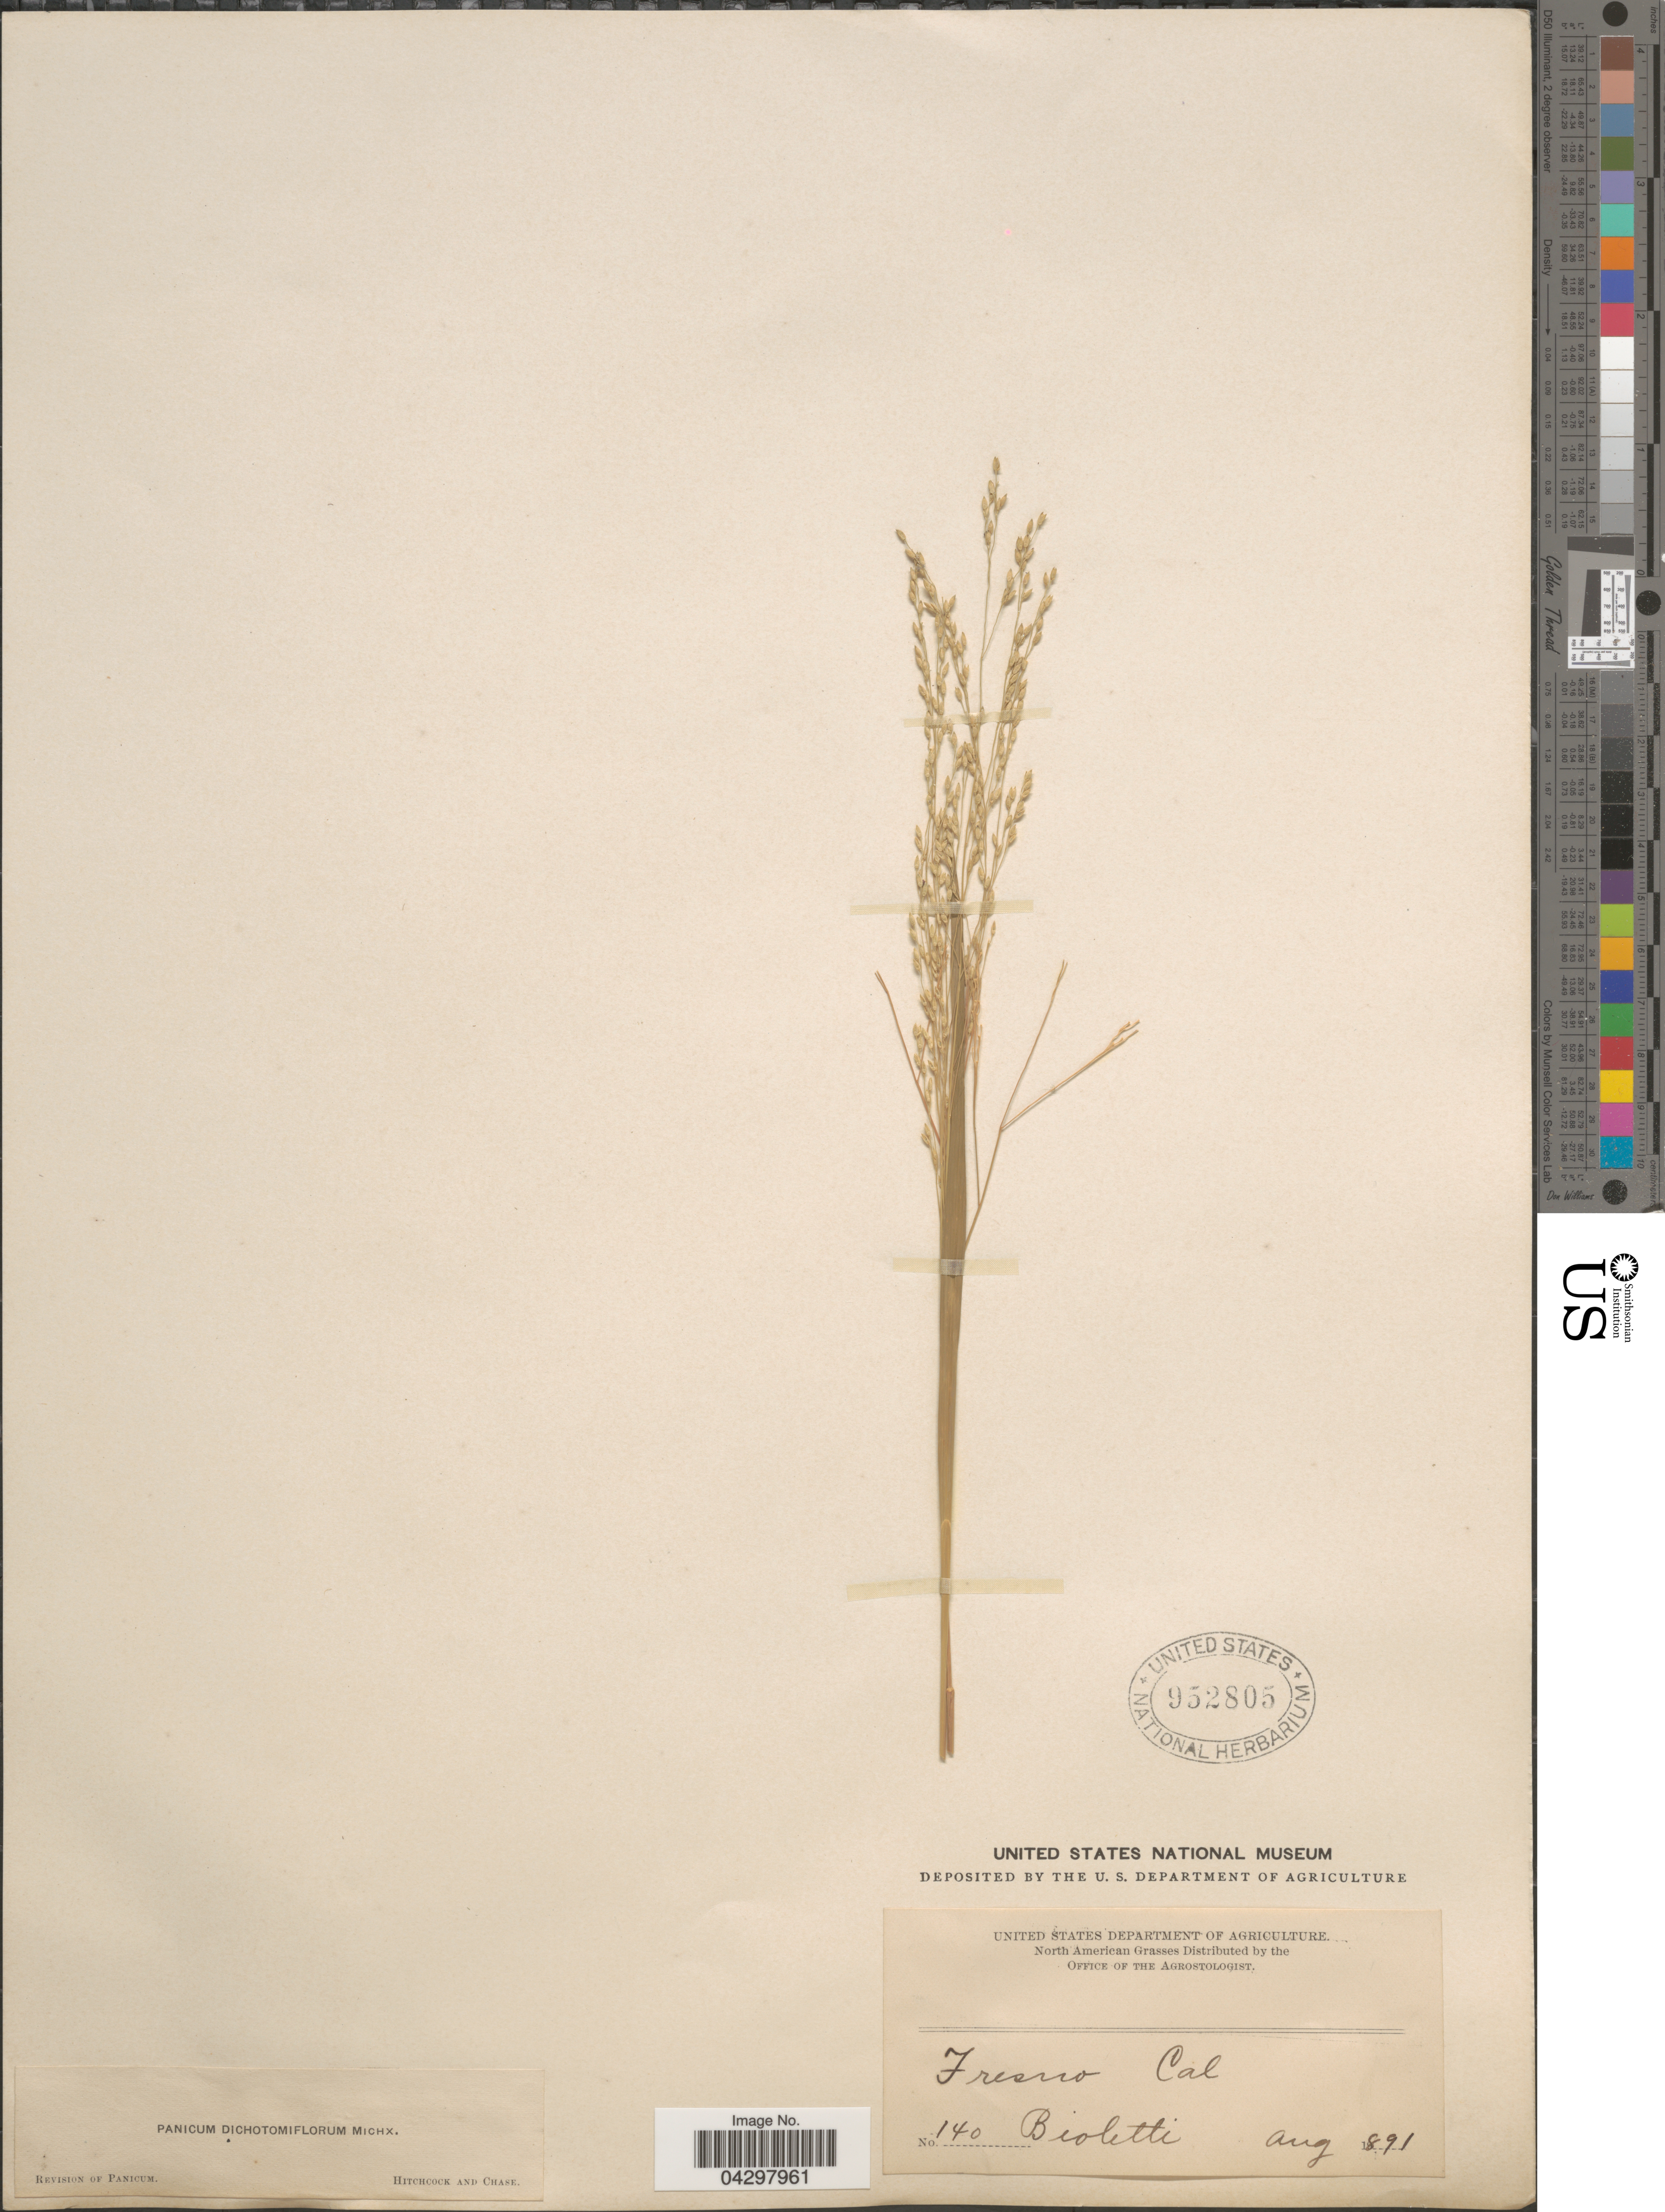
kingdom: Plantae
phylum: Tracheophyta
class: Liliopsida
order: Poales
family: Poaceae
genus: Panicum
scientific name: Panicum dichotomiflorum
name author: Michx.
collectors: -- Bioletti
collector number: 140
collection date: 1891-08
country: United States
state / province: California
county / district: Fresno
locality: Fresno.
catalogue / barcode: US 952805